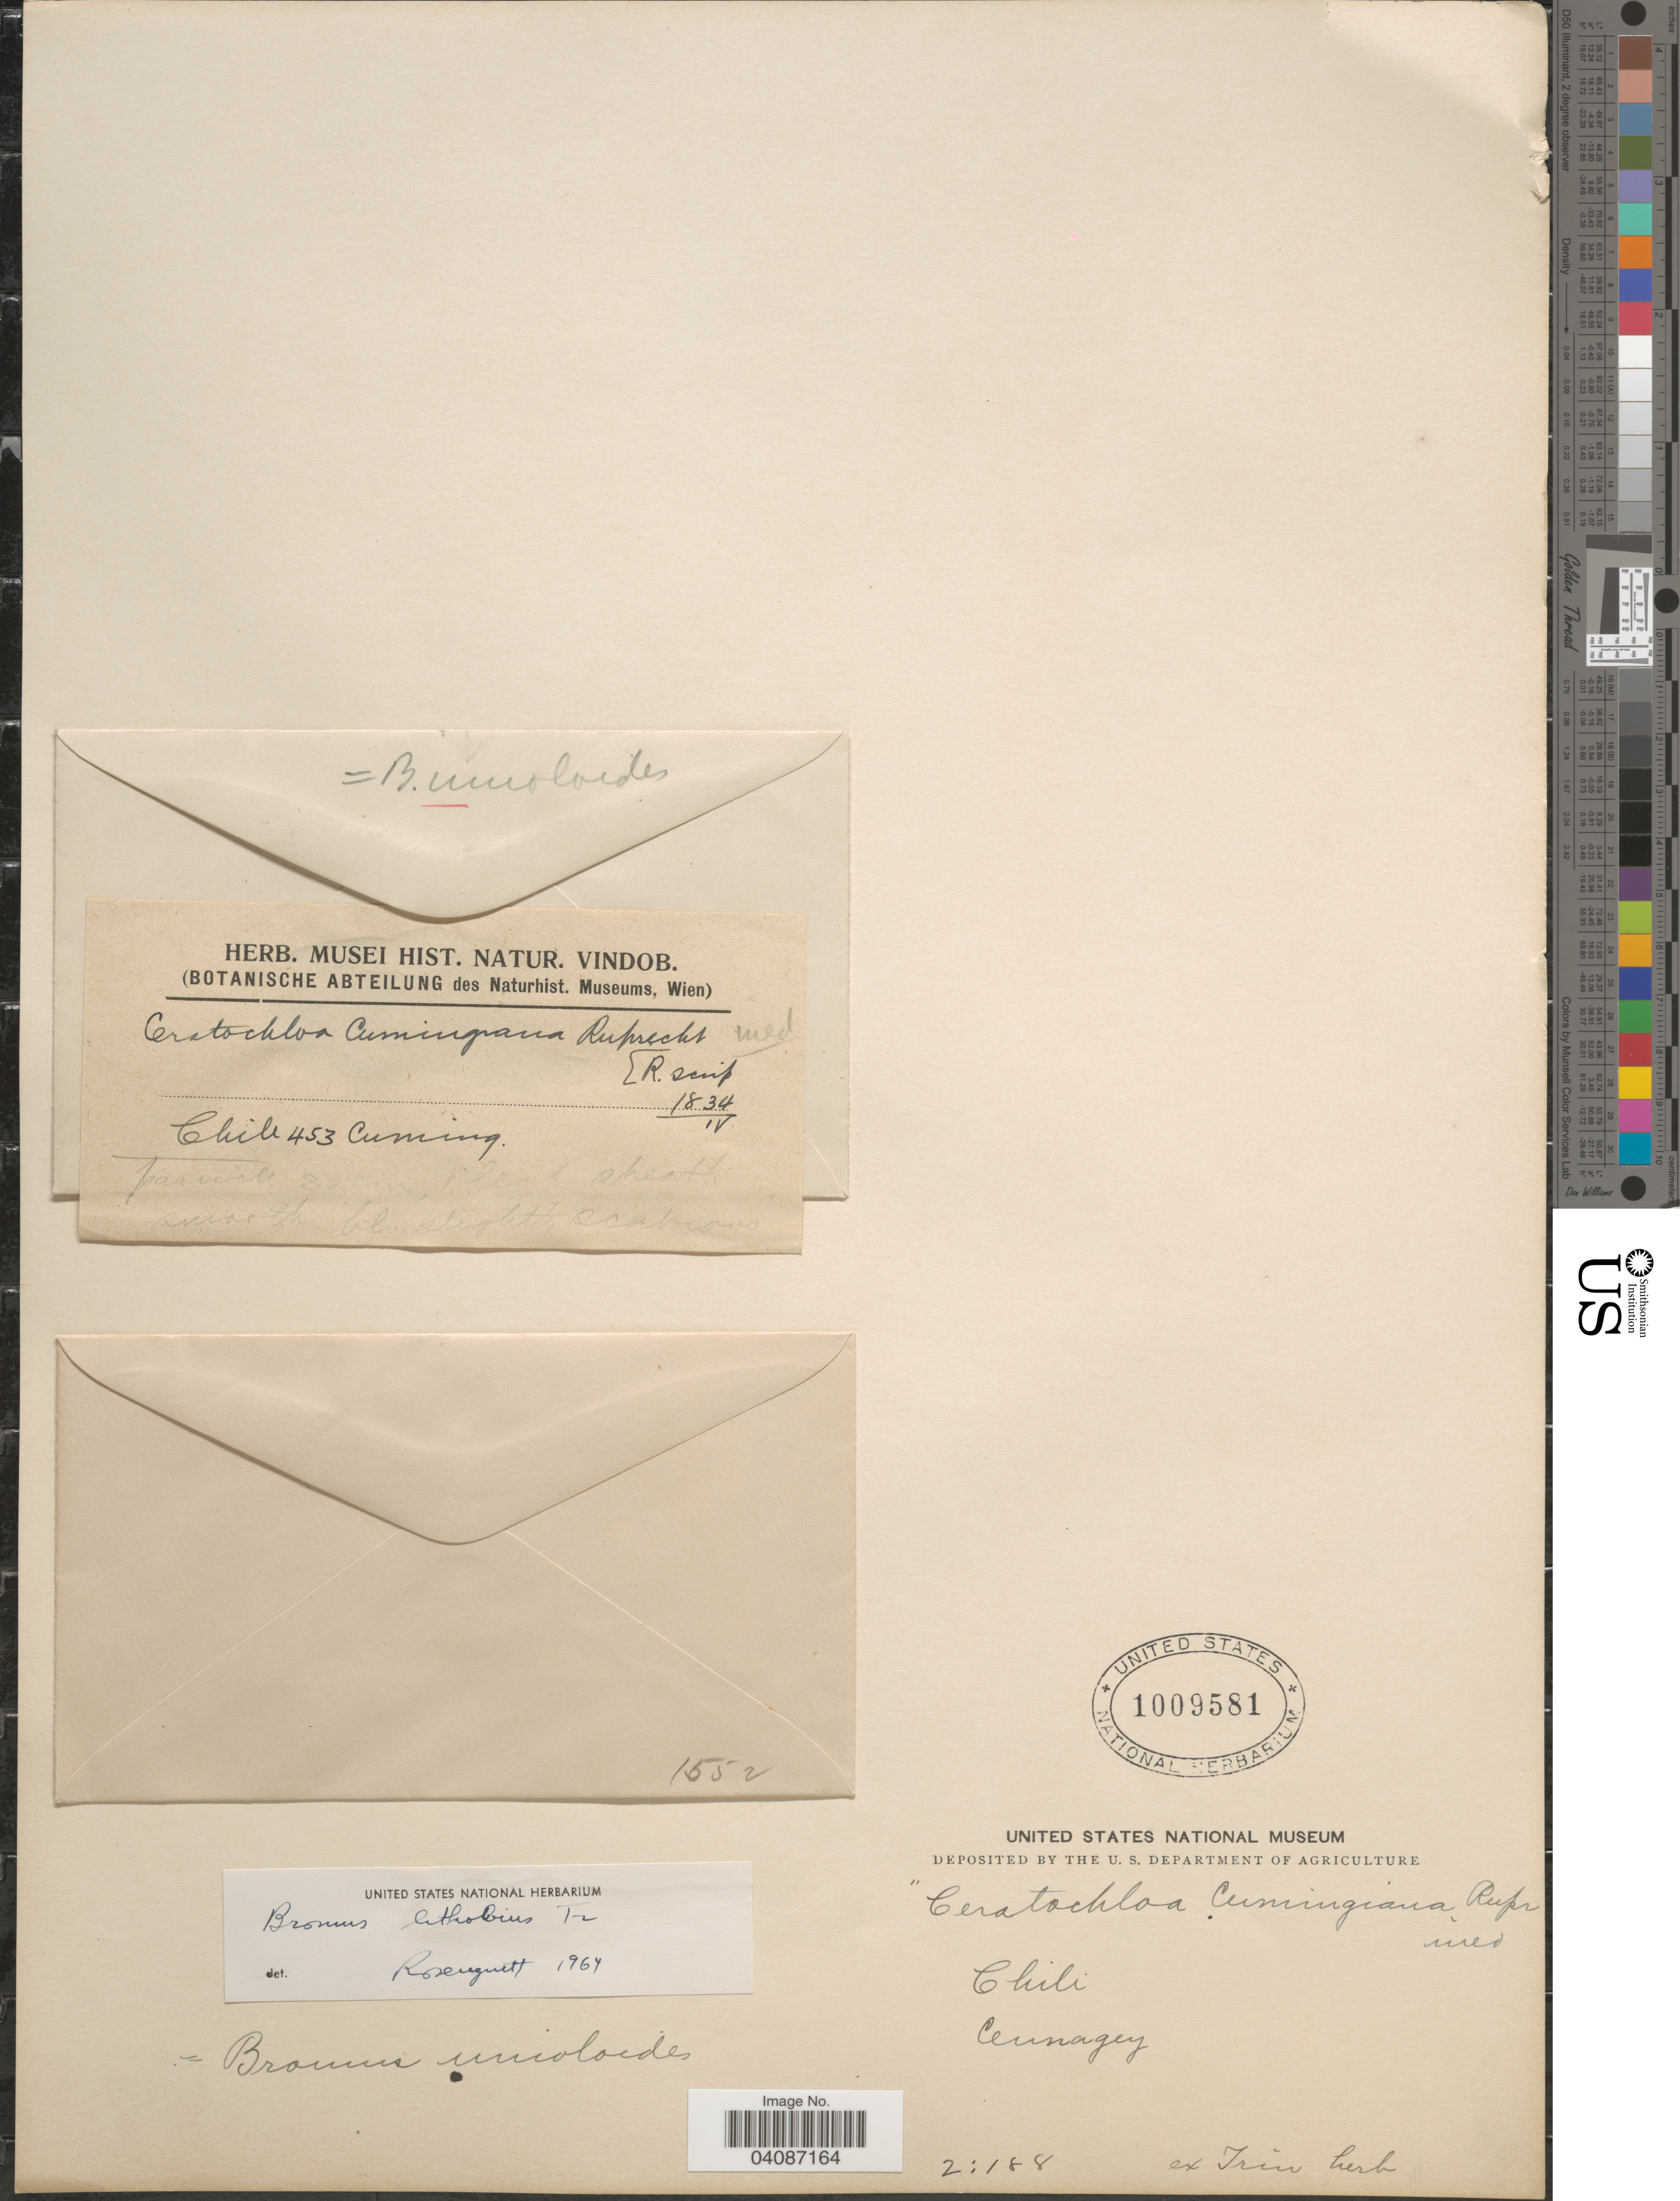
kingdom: Plantae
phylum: Tracheophyta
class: Liliopsida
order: Poales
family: Poaceae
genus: Bromus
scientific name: Bromus lithobius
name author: Trin.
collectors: -. Cuming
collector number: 453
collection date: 1834-04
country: Chile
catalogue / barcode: US 1009581-2